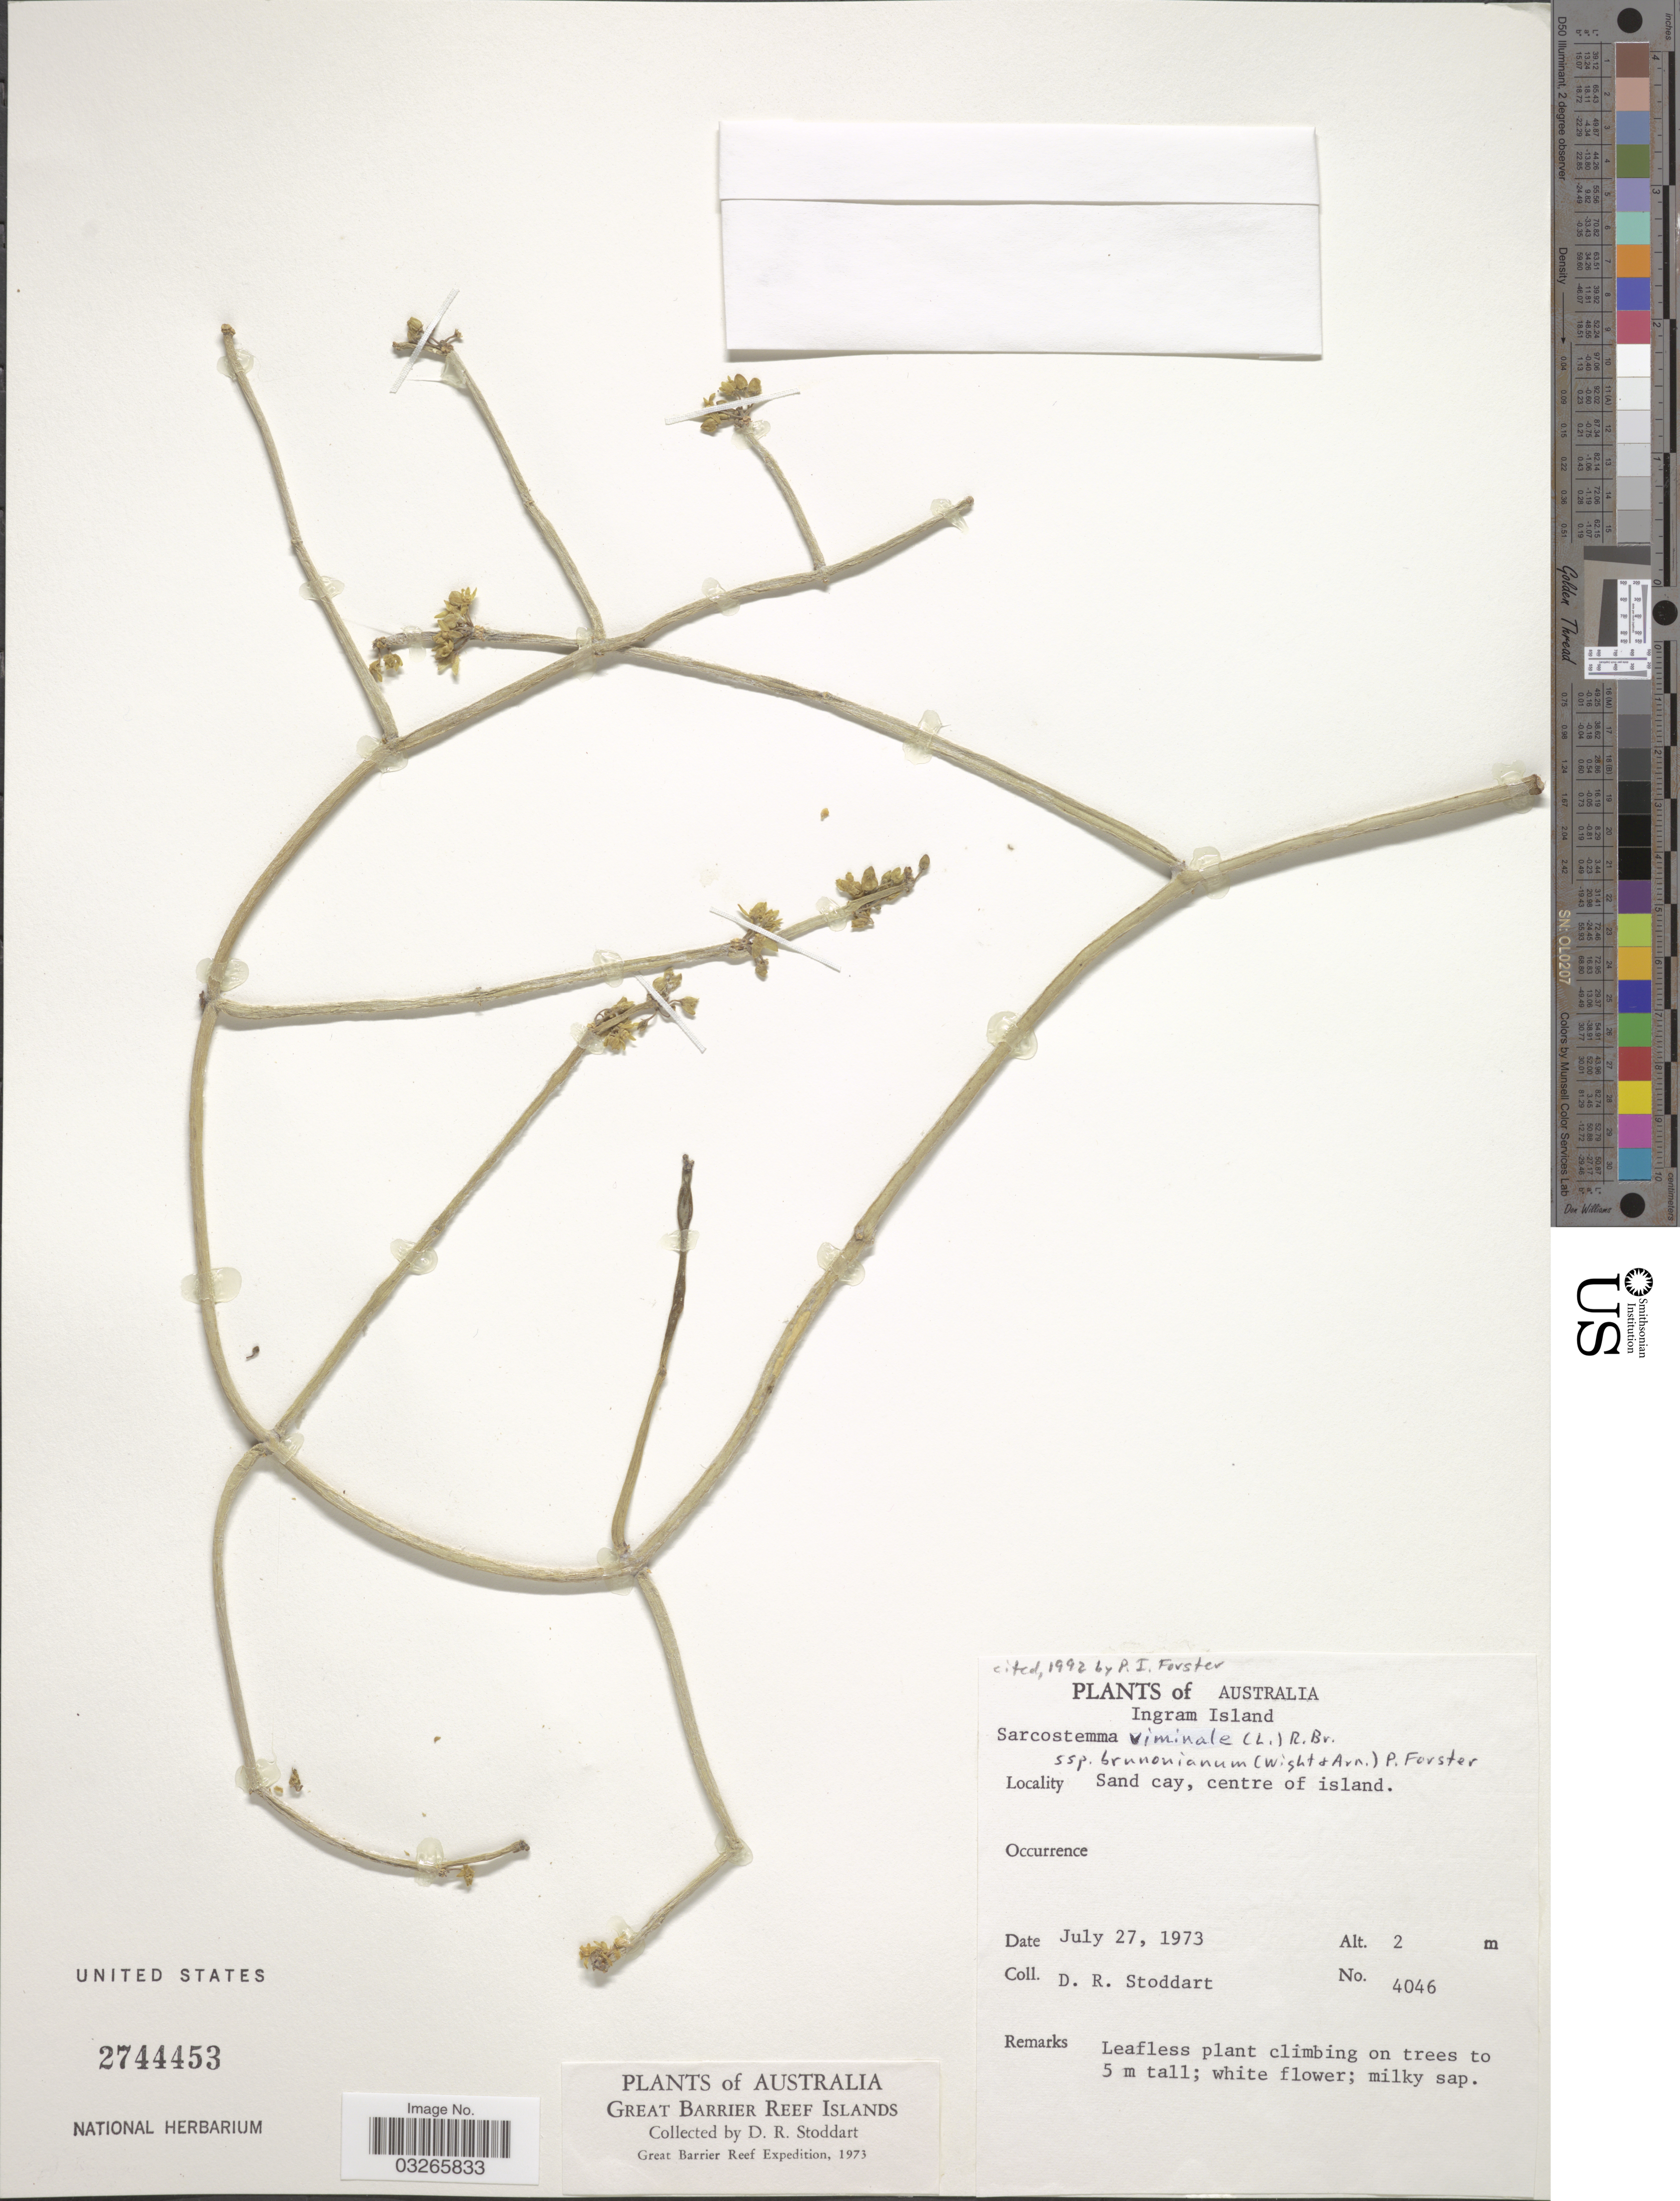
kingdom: Plantae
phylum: Tracheophyta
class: Magnoliopsida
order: Gentianales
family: Apocynaceae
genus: Sarcostemma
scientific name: Sarcostemma viminale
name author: (Linn) R. Br.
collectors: D. R. Stoddart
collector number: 4046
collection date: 1973-07-27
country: Australia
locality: Great Barrier Reef Islands. Ingram Island. Sand cay, centre of island.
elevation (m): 2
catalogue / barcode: US 2744453